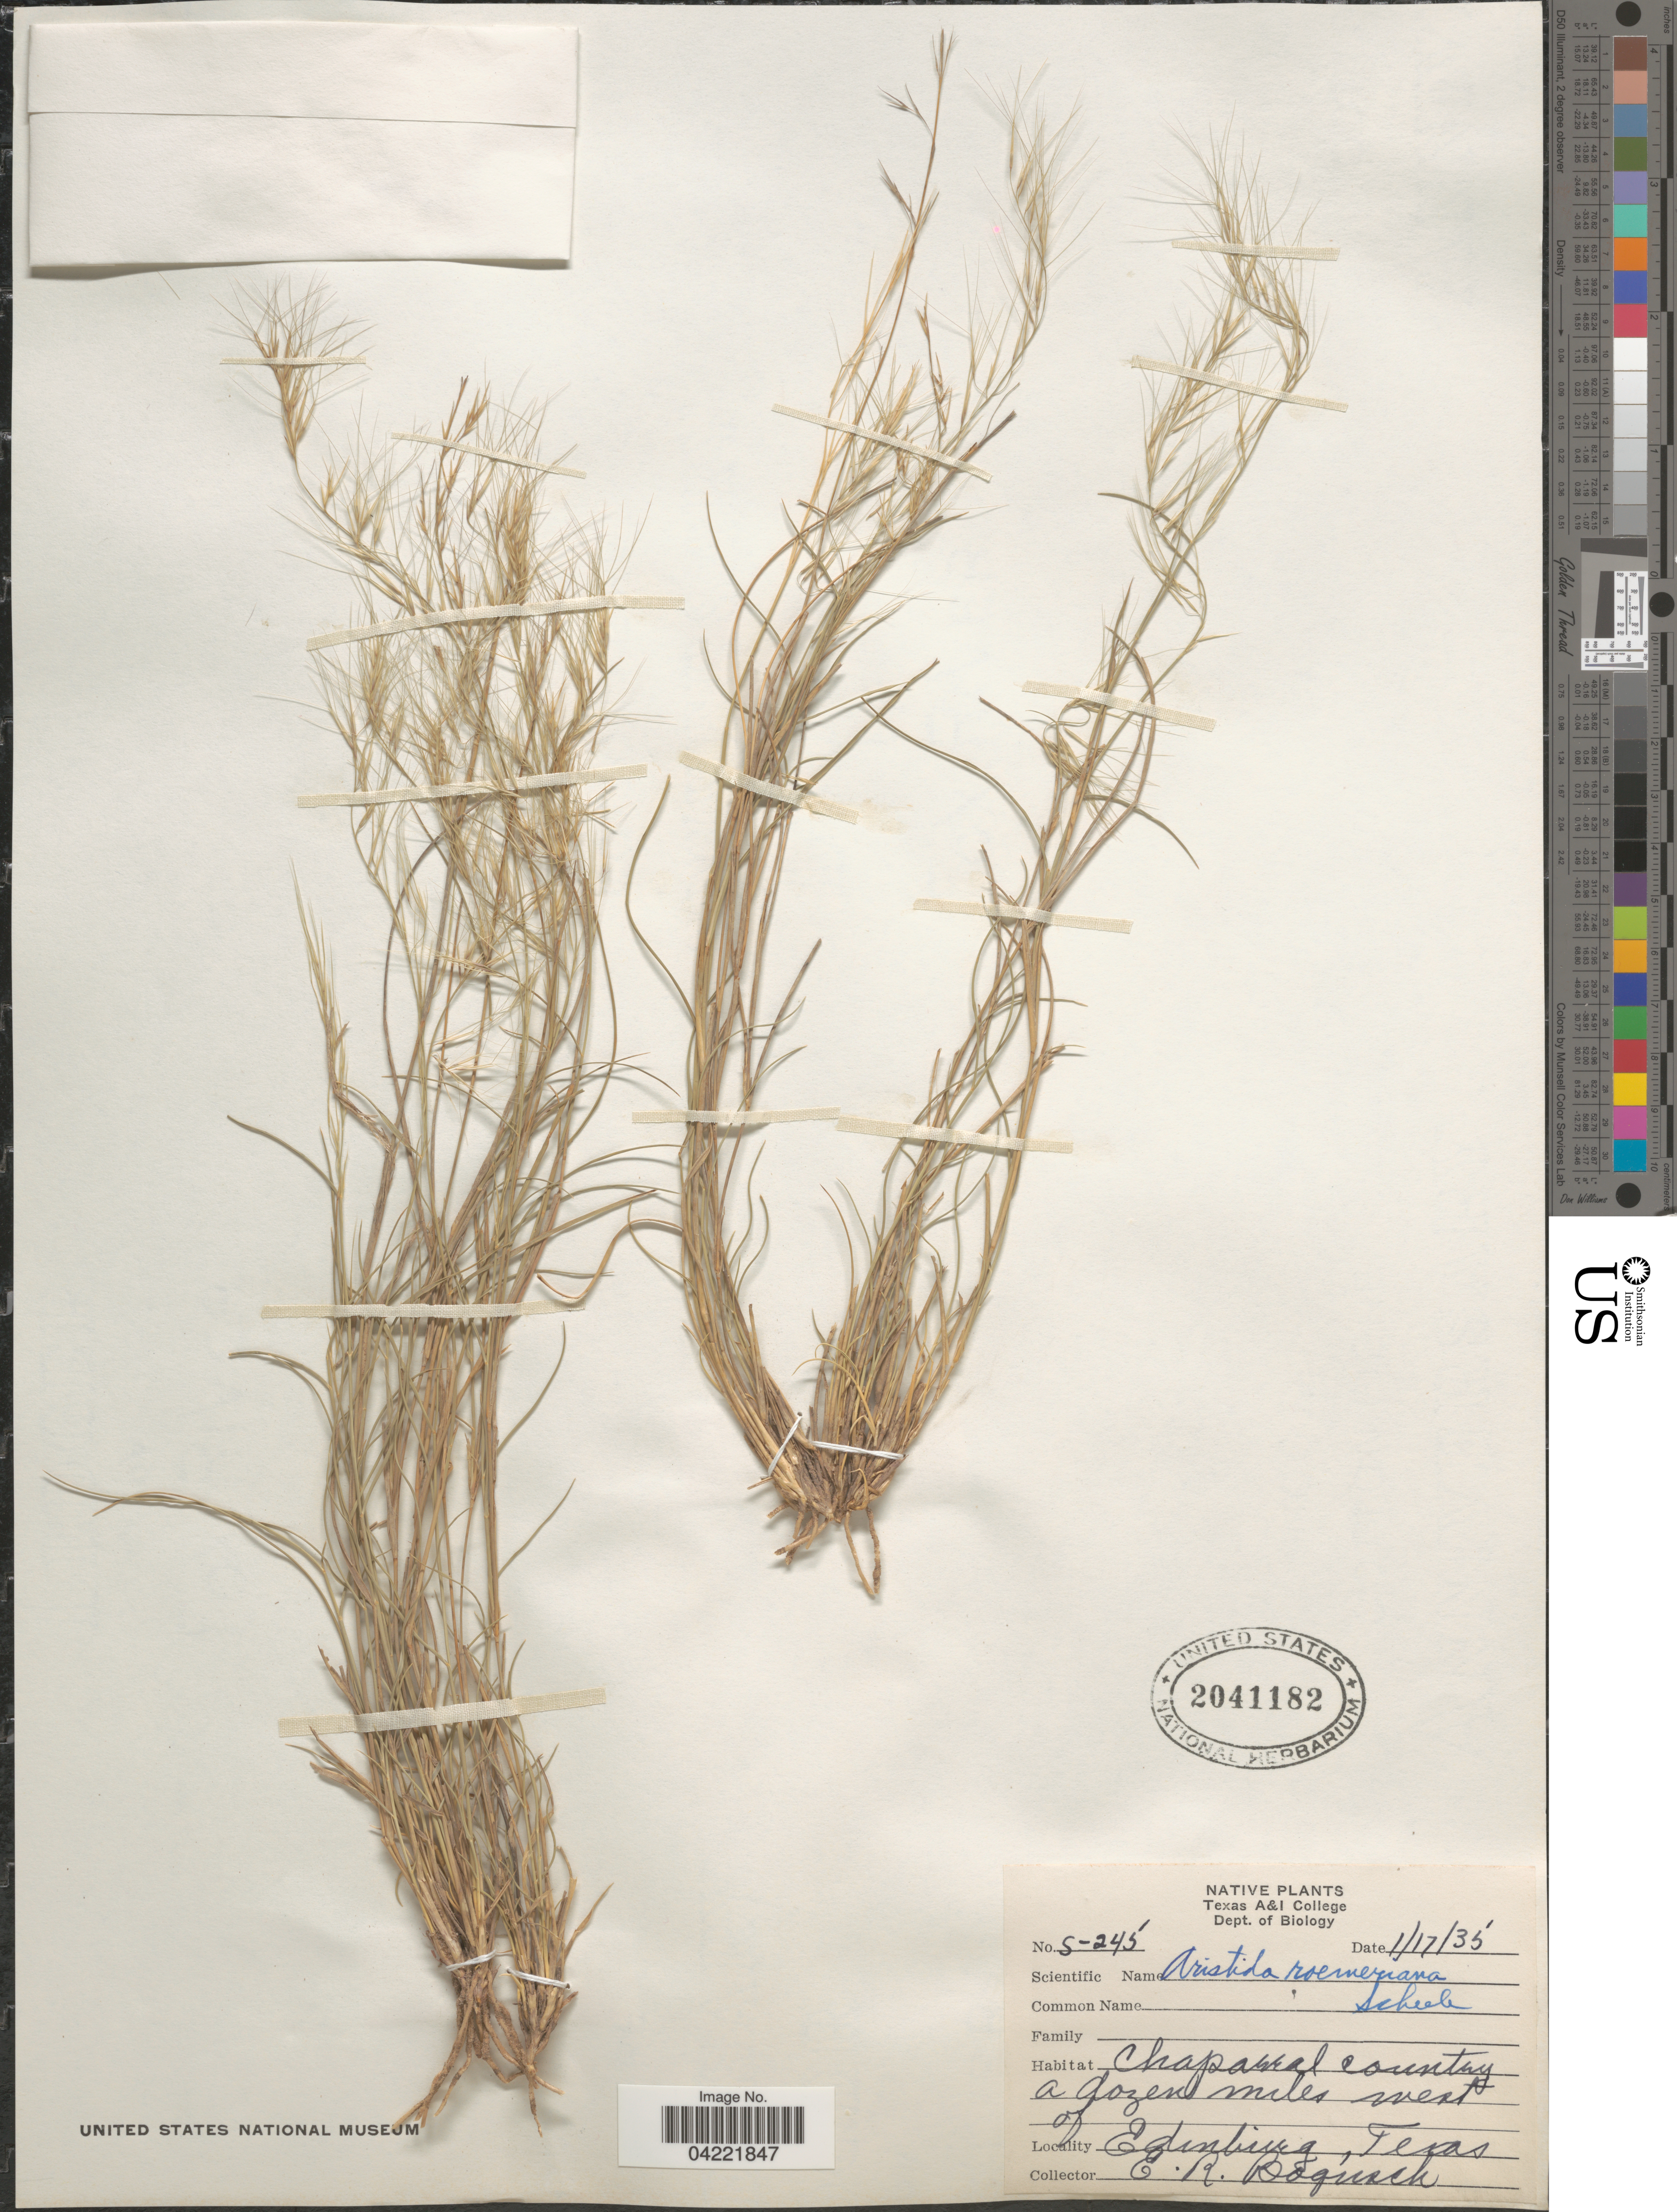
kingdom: Plantae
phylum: Tracheophyta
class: Liliopsida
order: Poales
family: Poaceae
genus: Aristida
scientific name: Aristida purpurea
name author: Nutt.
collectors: E. Bogusch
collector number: S-245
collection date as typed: Transcribed d/m/y: 17/1/35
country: United States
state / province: Texas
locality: Chaparral County a dozen miles west of Edinburg.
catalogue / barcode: US 2041182